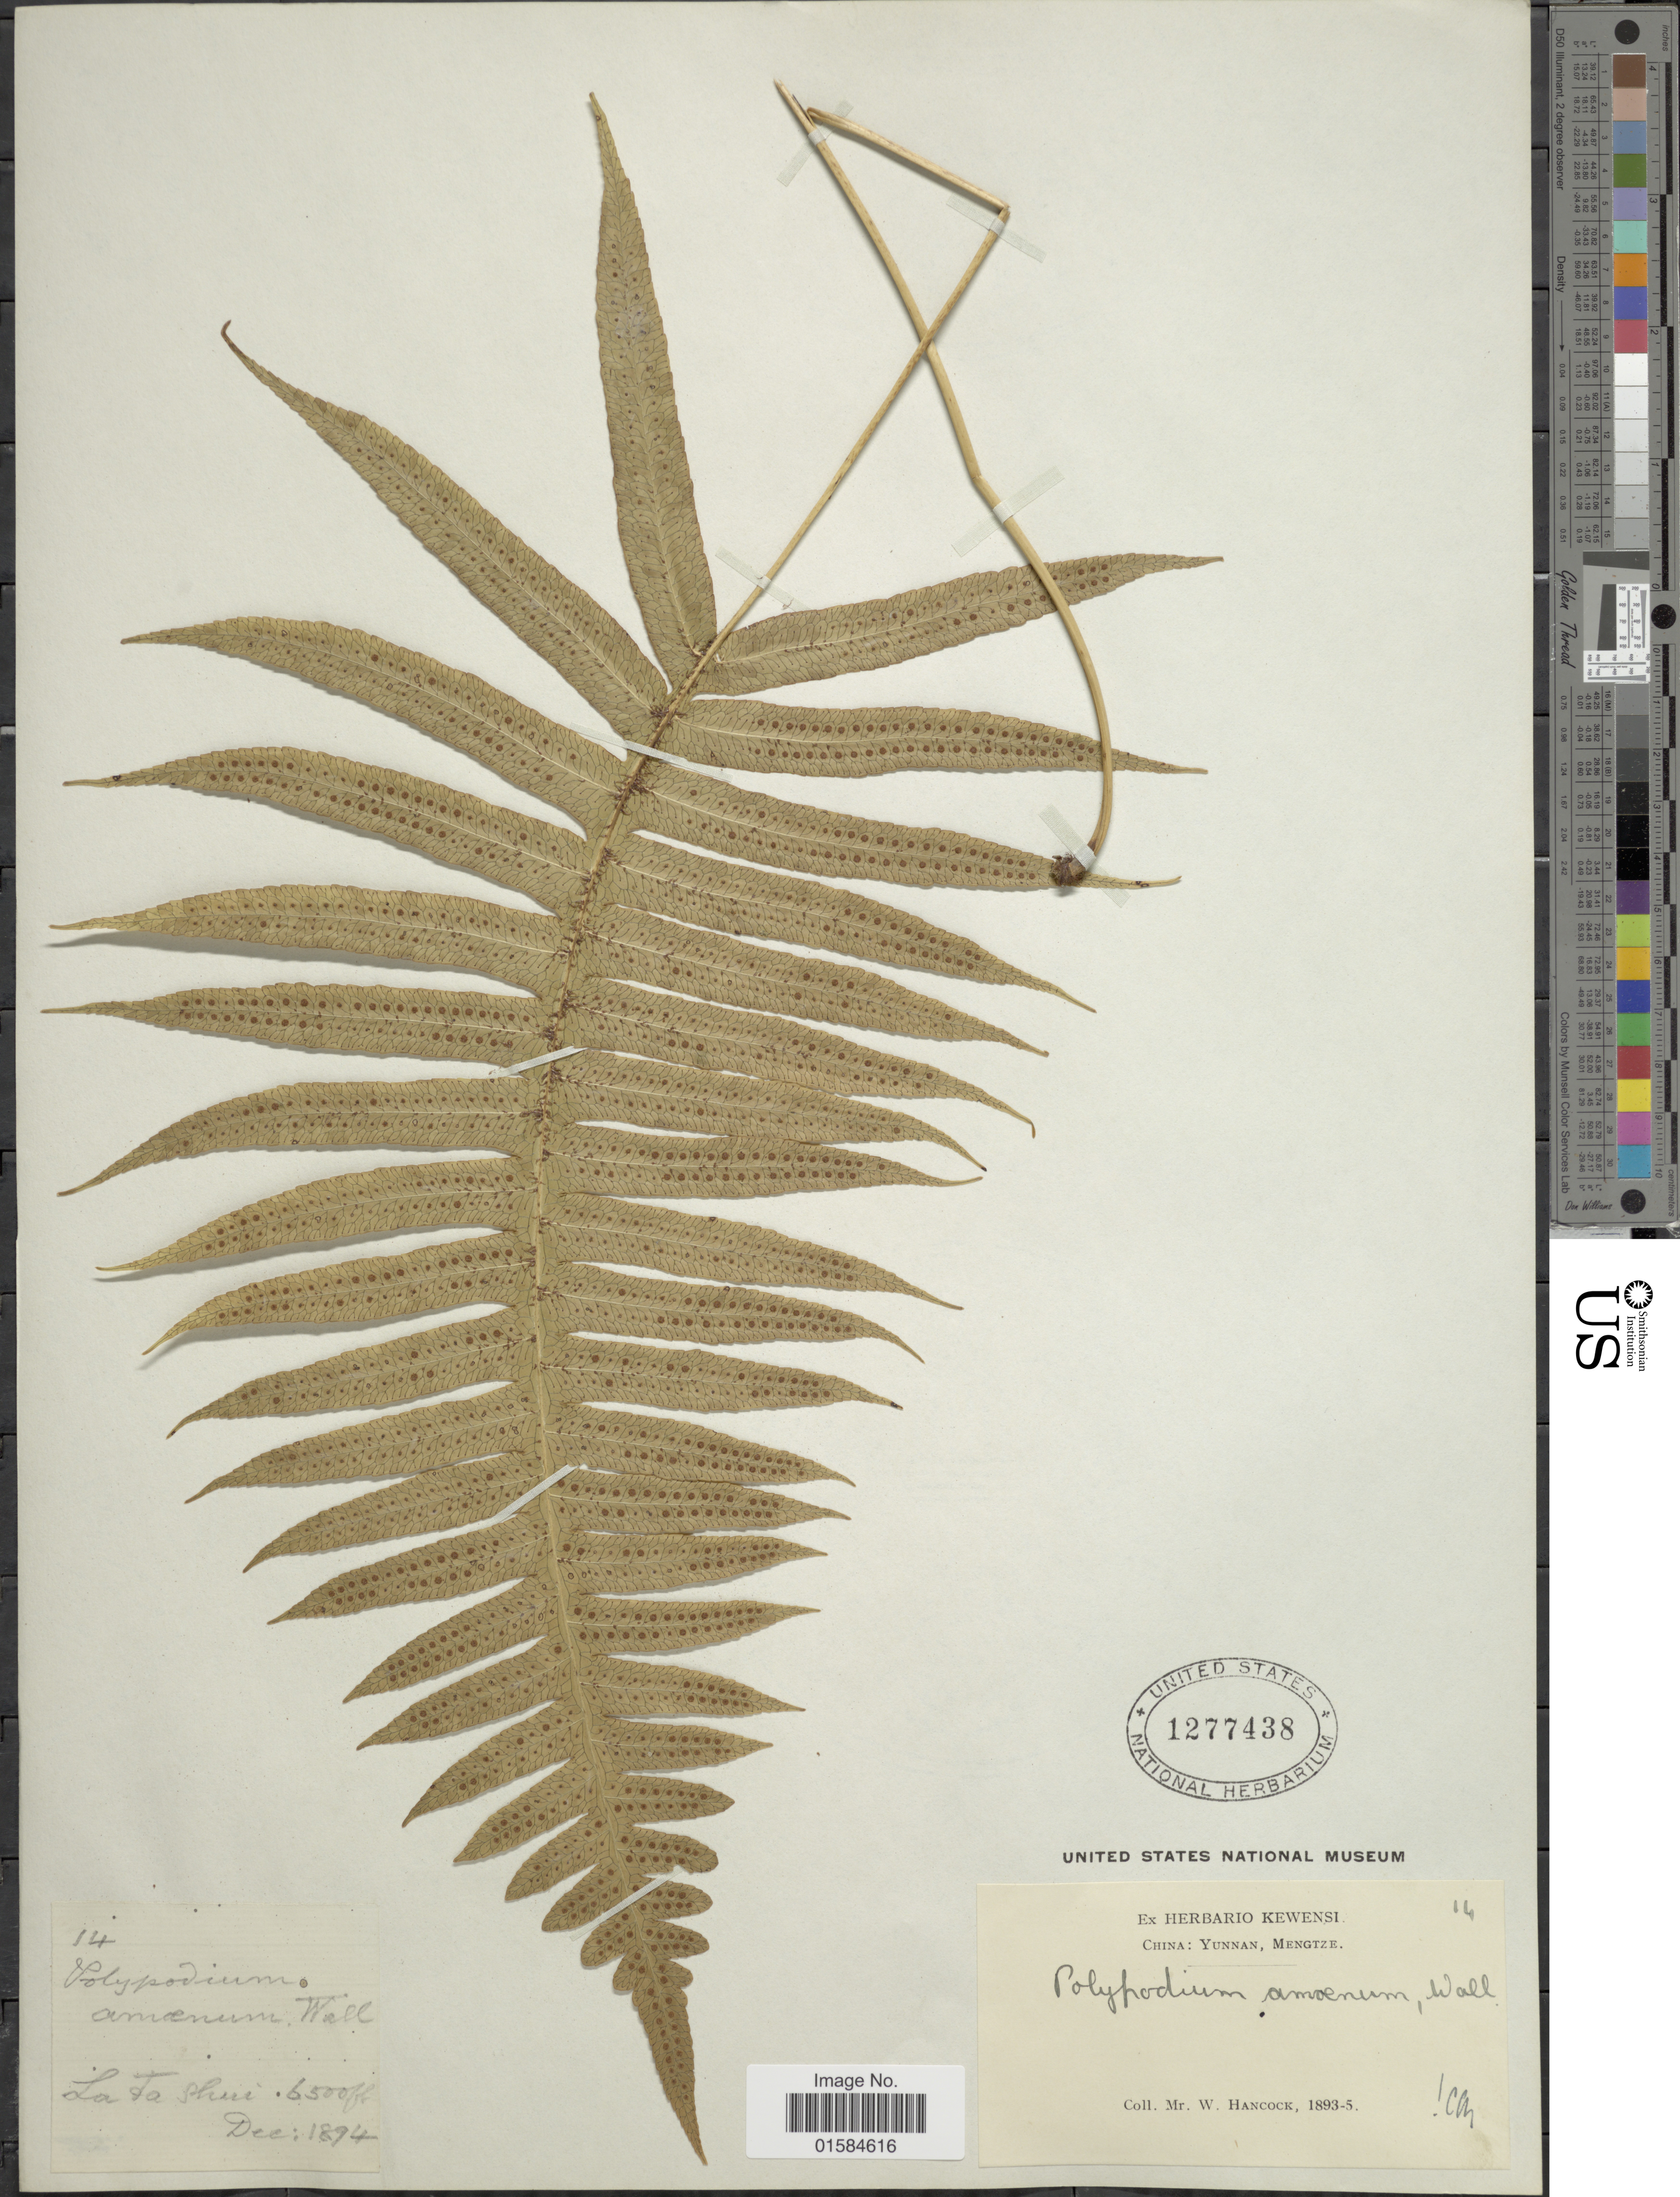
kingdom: Plantae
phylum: Tracheophyta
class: Polypodiopsida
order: Polypodiales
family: Polypodiaceae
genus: Goniophlebium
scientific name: Goniophlebium amoenum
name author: (Wall. ex Mett.) J. Sm.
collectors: W. Hancock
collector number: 14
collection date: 1894-12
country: China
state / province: Yunnan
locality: China: Yunnan, Mengtze, La Fa Shui [interpreted]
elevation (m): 1981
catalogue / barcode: US 1277438